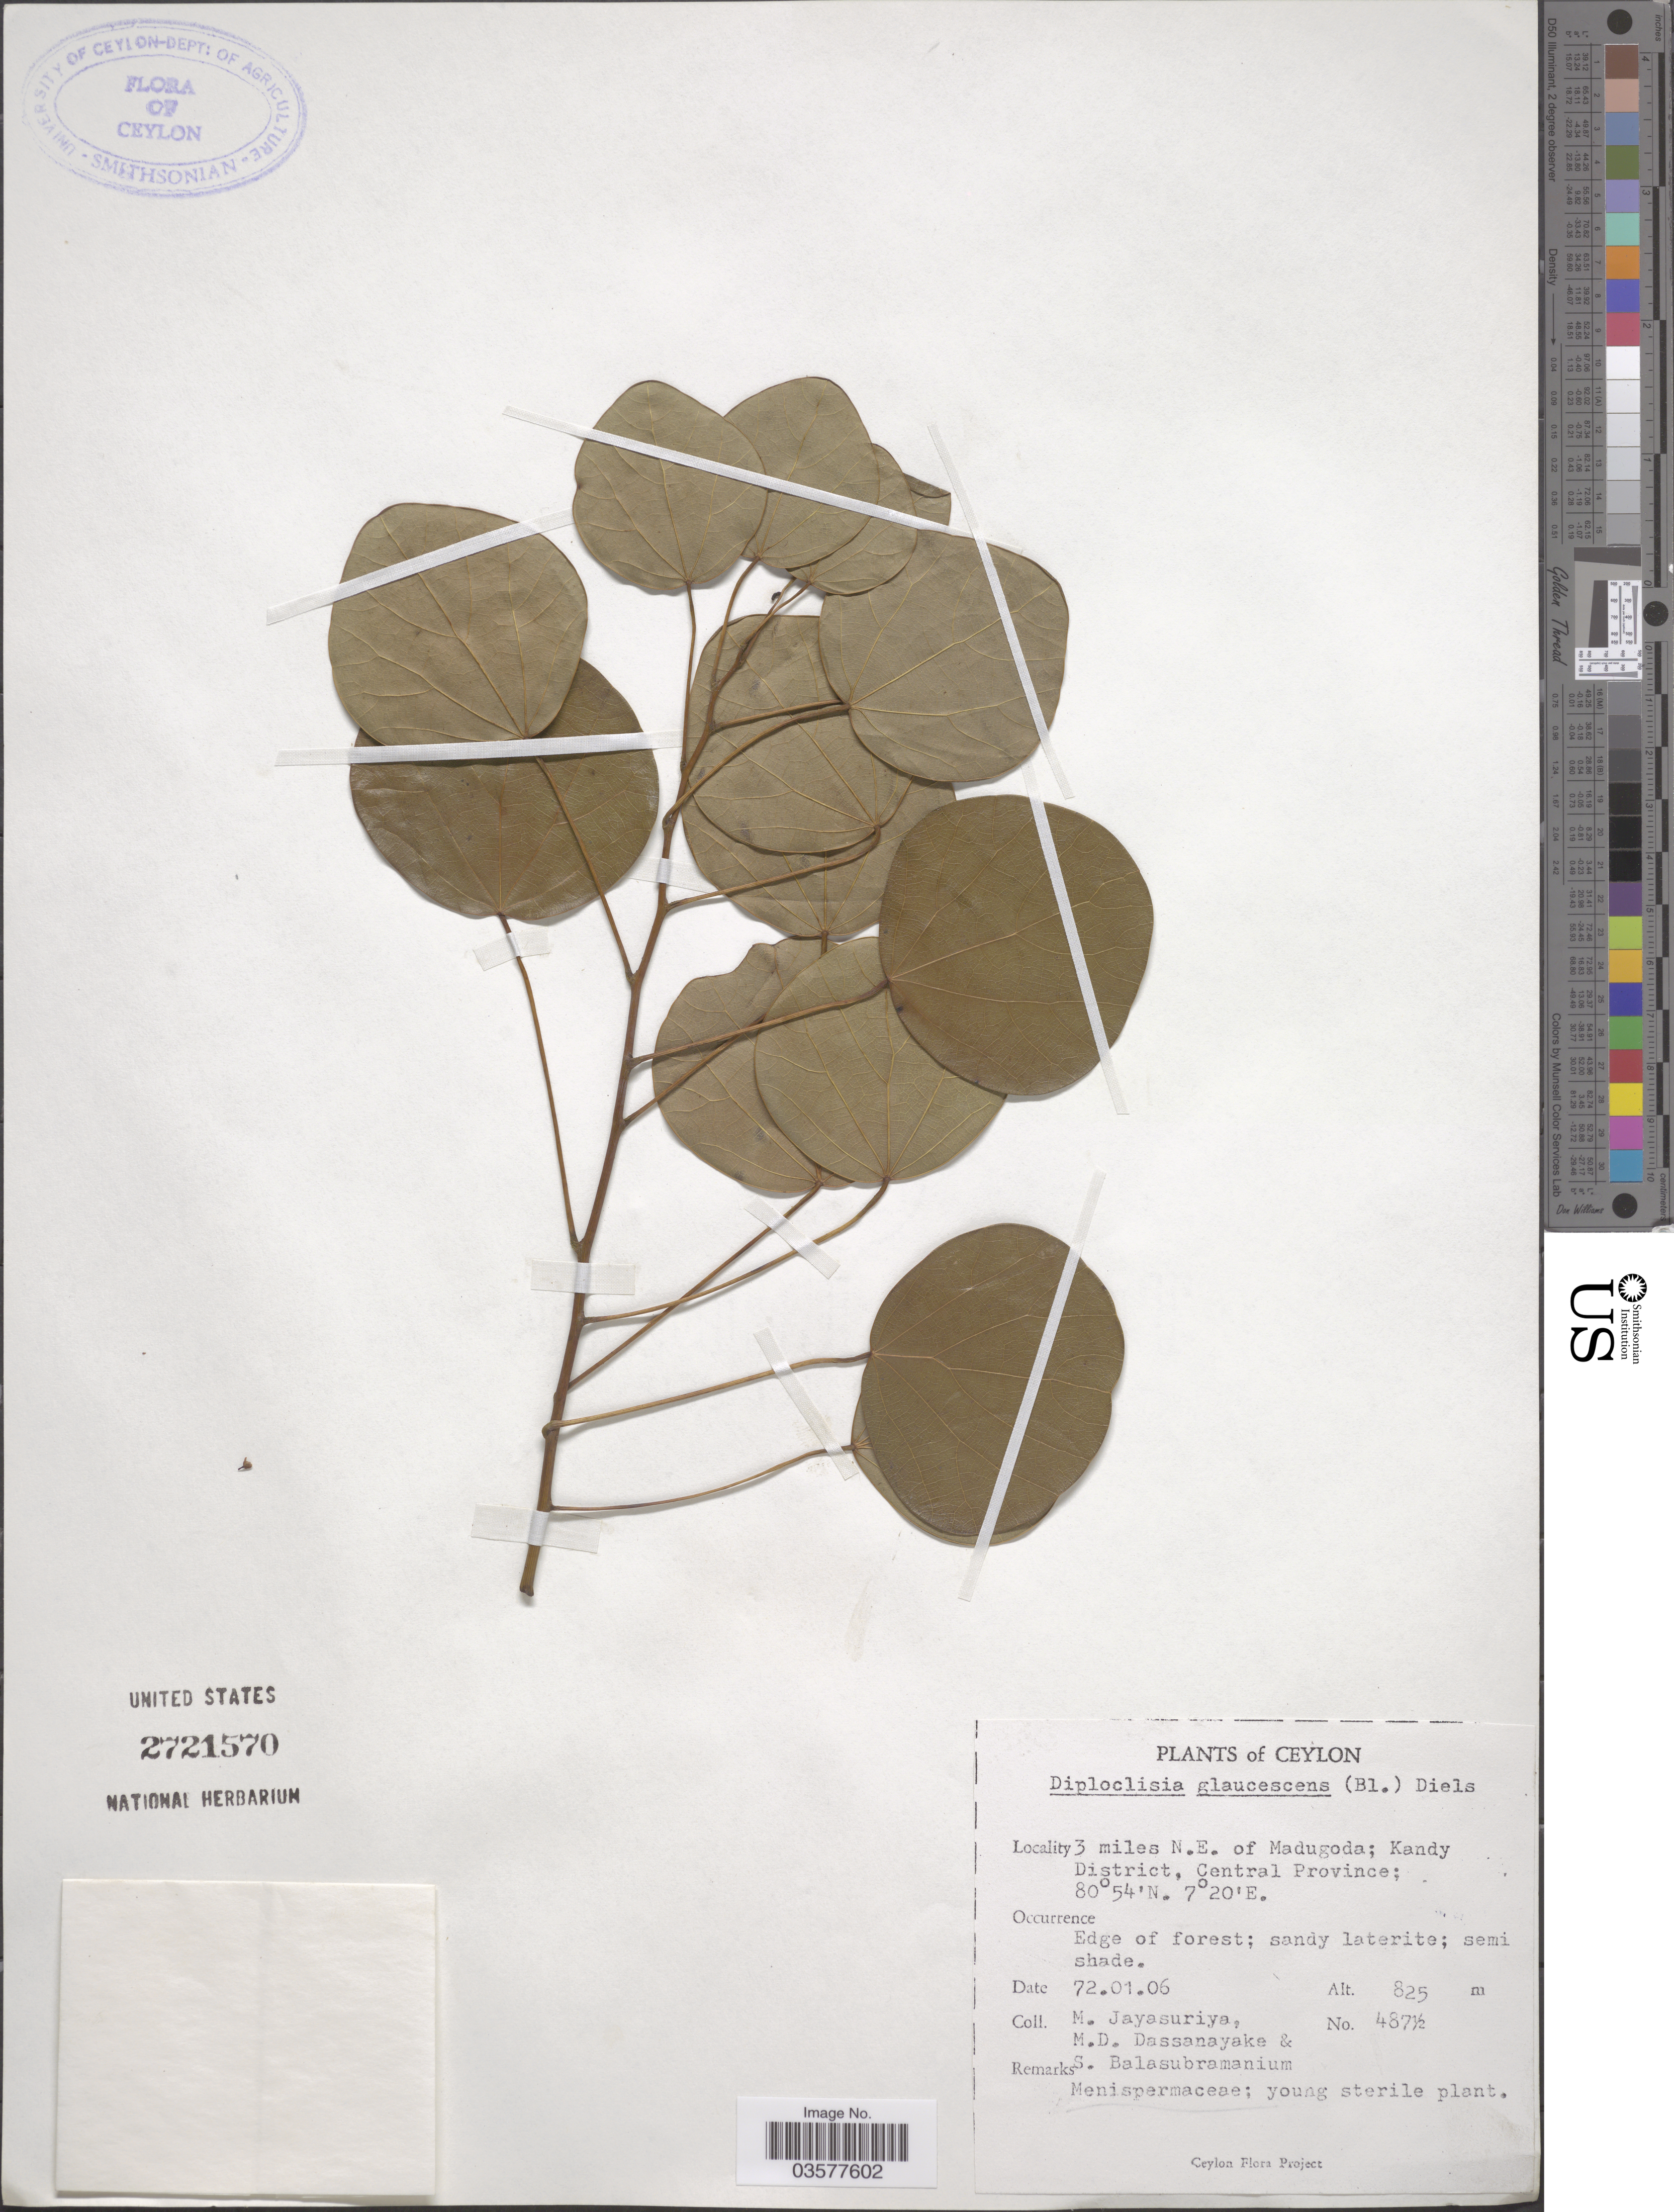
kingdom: Plantae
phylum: Tracheophyta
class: Magnoliopsida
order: Ranunculales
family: Menispermaceae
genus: Diploclisia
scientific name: Diploclisia glaucescens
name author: (Blume) Diels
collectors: M. Jayasuriya, M. D. Dassanayake & S. Balasubramanium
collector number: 487½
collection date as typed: Transcribed d/m/y: 6/1/72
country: Sri Lanka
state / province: Central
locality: Ceylon. 3 miles N. E. of Madugoda; Kandy District.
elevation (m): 825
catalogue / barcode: US 2721570